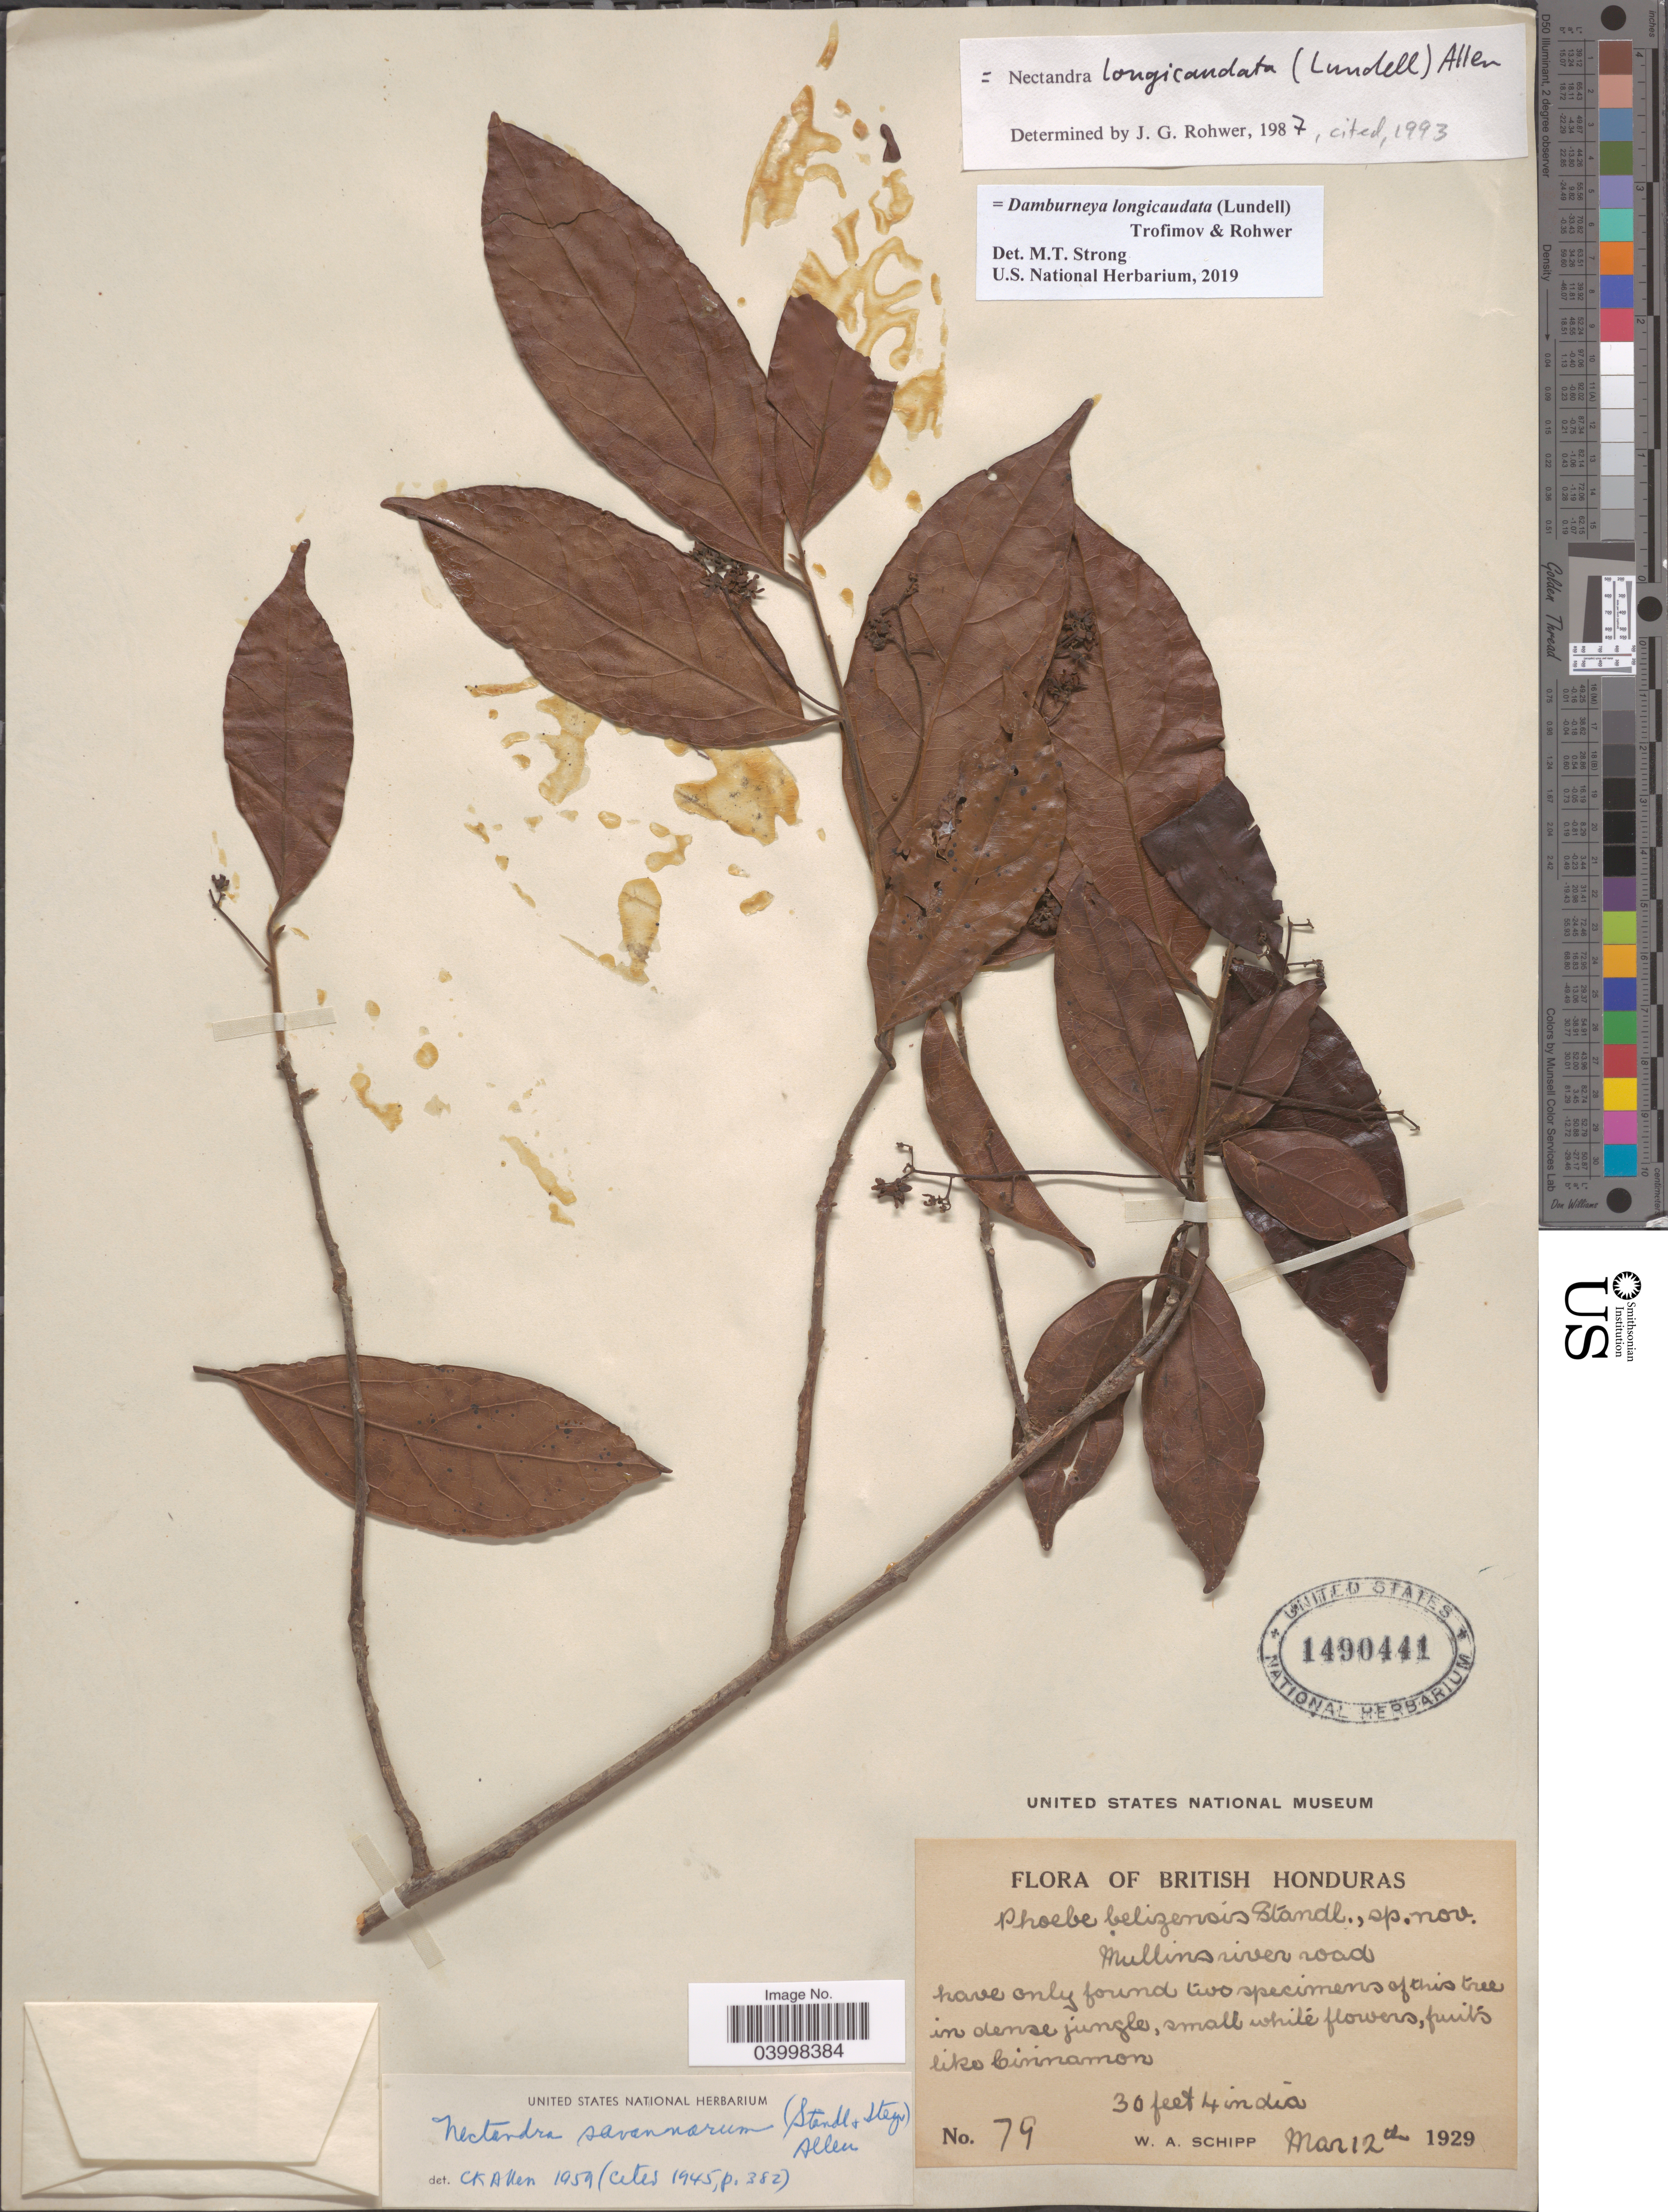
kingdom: Plantae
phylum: Tracheophyta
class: Magnoliopsida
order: Laurales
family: Lauraceae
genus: Damburneya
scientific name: Damburneya longicaudata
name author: (Lundell) Trofimov & Rohwer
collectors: W. Schipp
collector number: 79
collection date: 1929-03-12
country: Belize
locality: British Honduras. Mullins river road.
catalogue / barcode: US 1490441